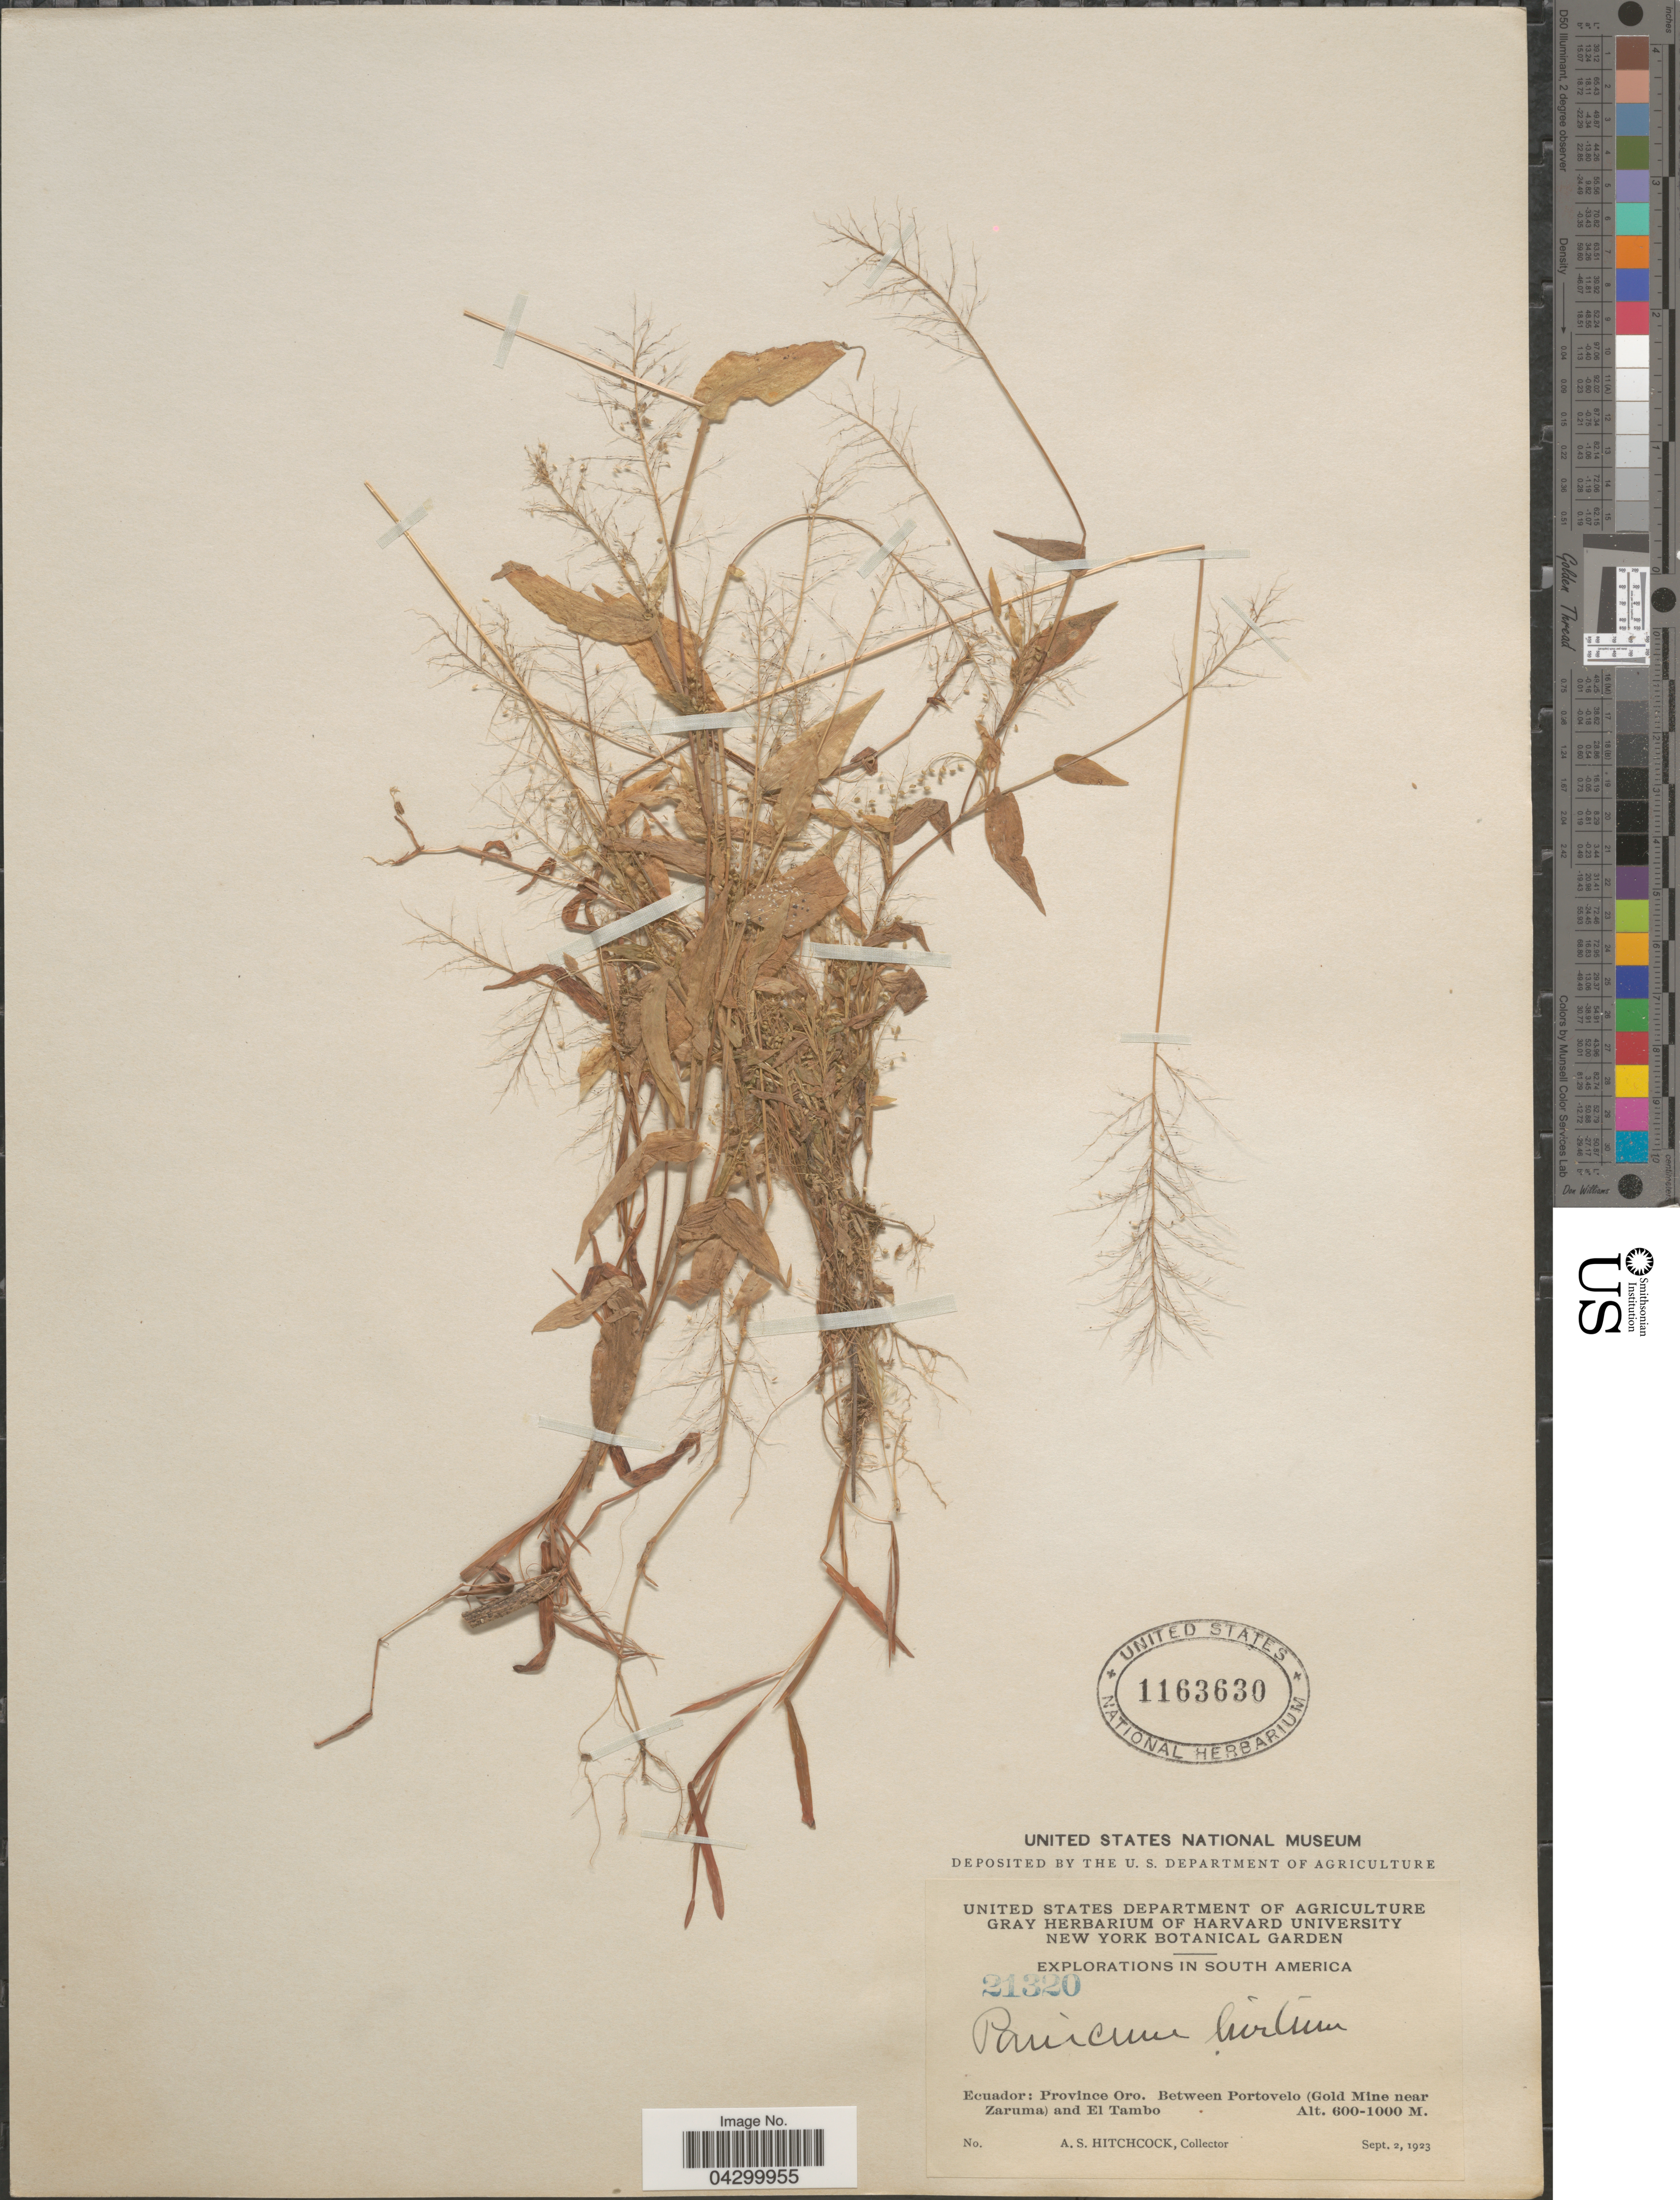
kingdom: Plantae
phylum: Tracheophyta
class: Liliopsida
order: Poales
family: Poaceae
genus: Panicum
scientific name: Panicum hirtum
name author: Lam.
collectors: A. S. Hitchcock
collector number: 21320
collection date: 1923-09-02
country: Ecuador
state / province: El Oro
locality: Explorations in South America. Province Oro. Between Portovelo (Gold Mine near Zaruma) and El Tambo.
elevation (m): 600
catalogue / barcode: US 1163630